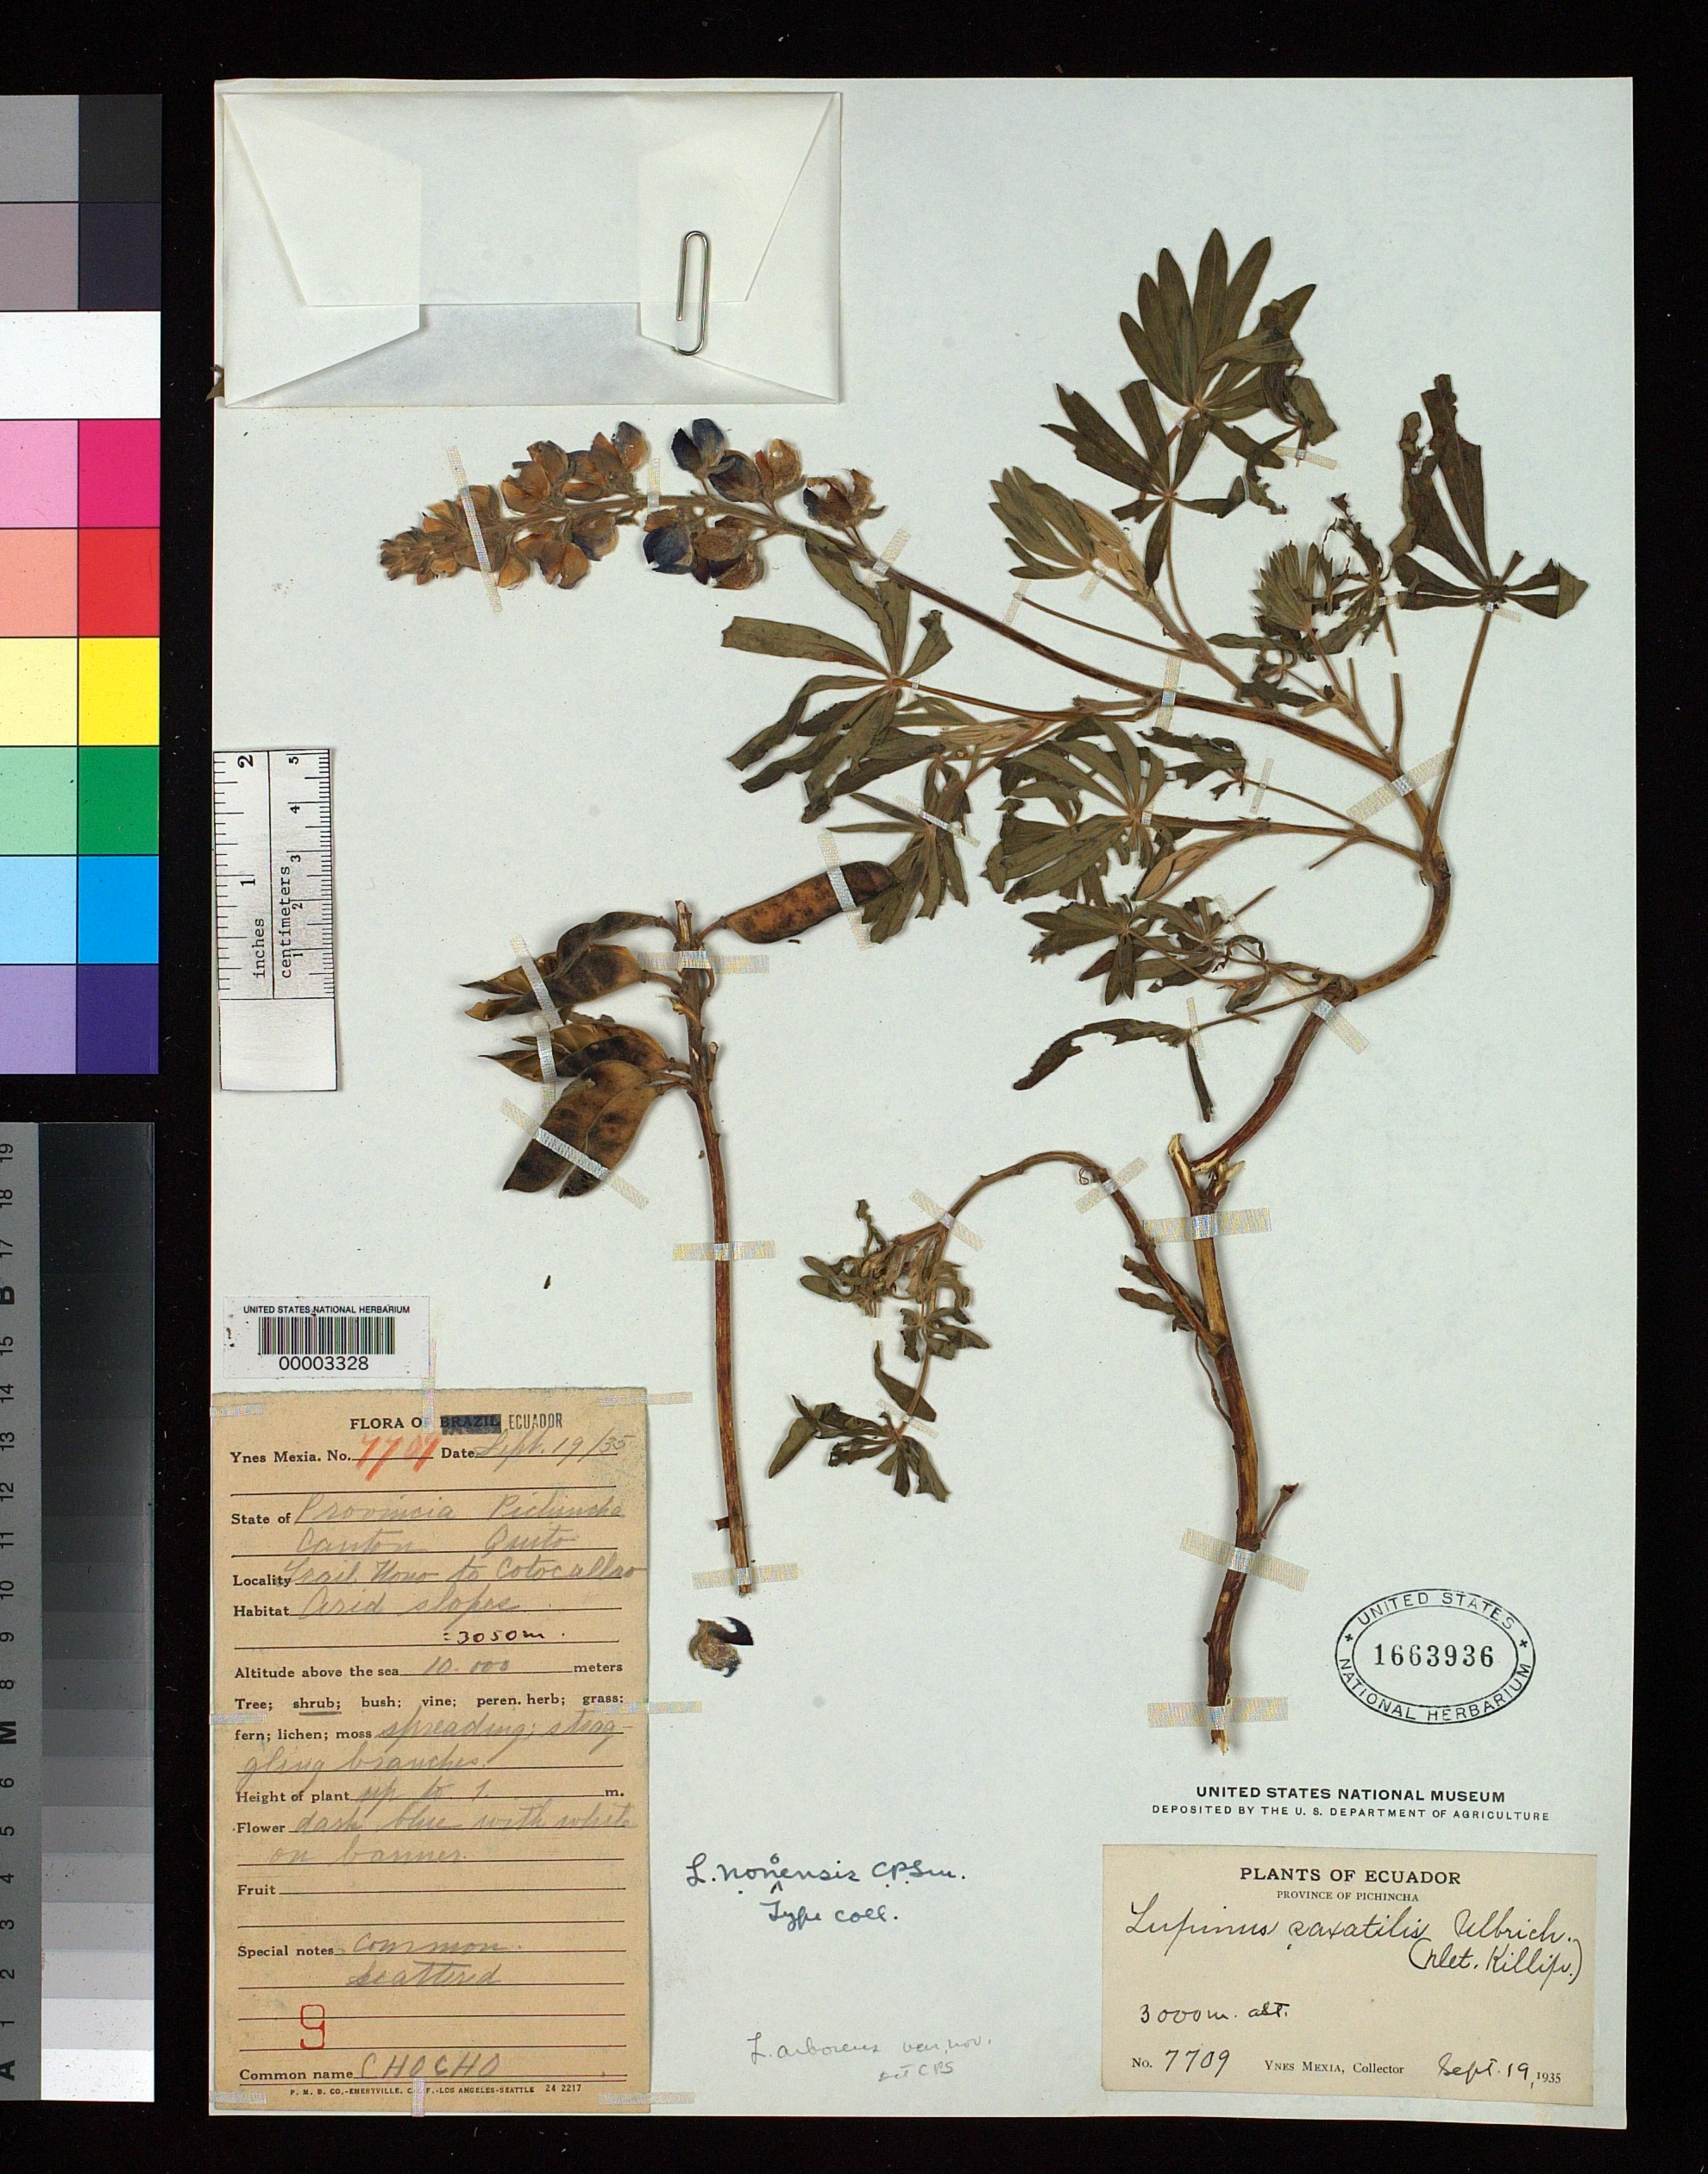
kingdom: Plantae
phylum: Tracheophyta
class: Magnoliopsida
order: Fabales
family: Fabaceae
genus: Lupinus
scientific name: Lupinus nonoensis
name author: C.P. Sm.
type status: Isotype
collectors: Y. Mexia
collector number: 7709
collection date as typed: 19 Sep 1935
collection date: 1935-09-19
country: Ecuador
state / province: Pichincha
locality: Between Nono and Cotocallao.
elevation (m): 3000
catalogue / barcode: US 1663936